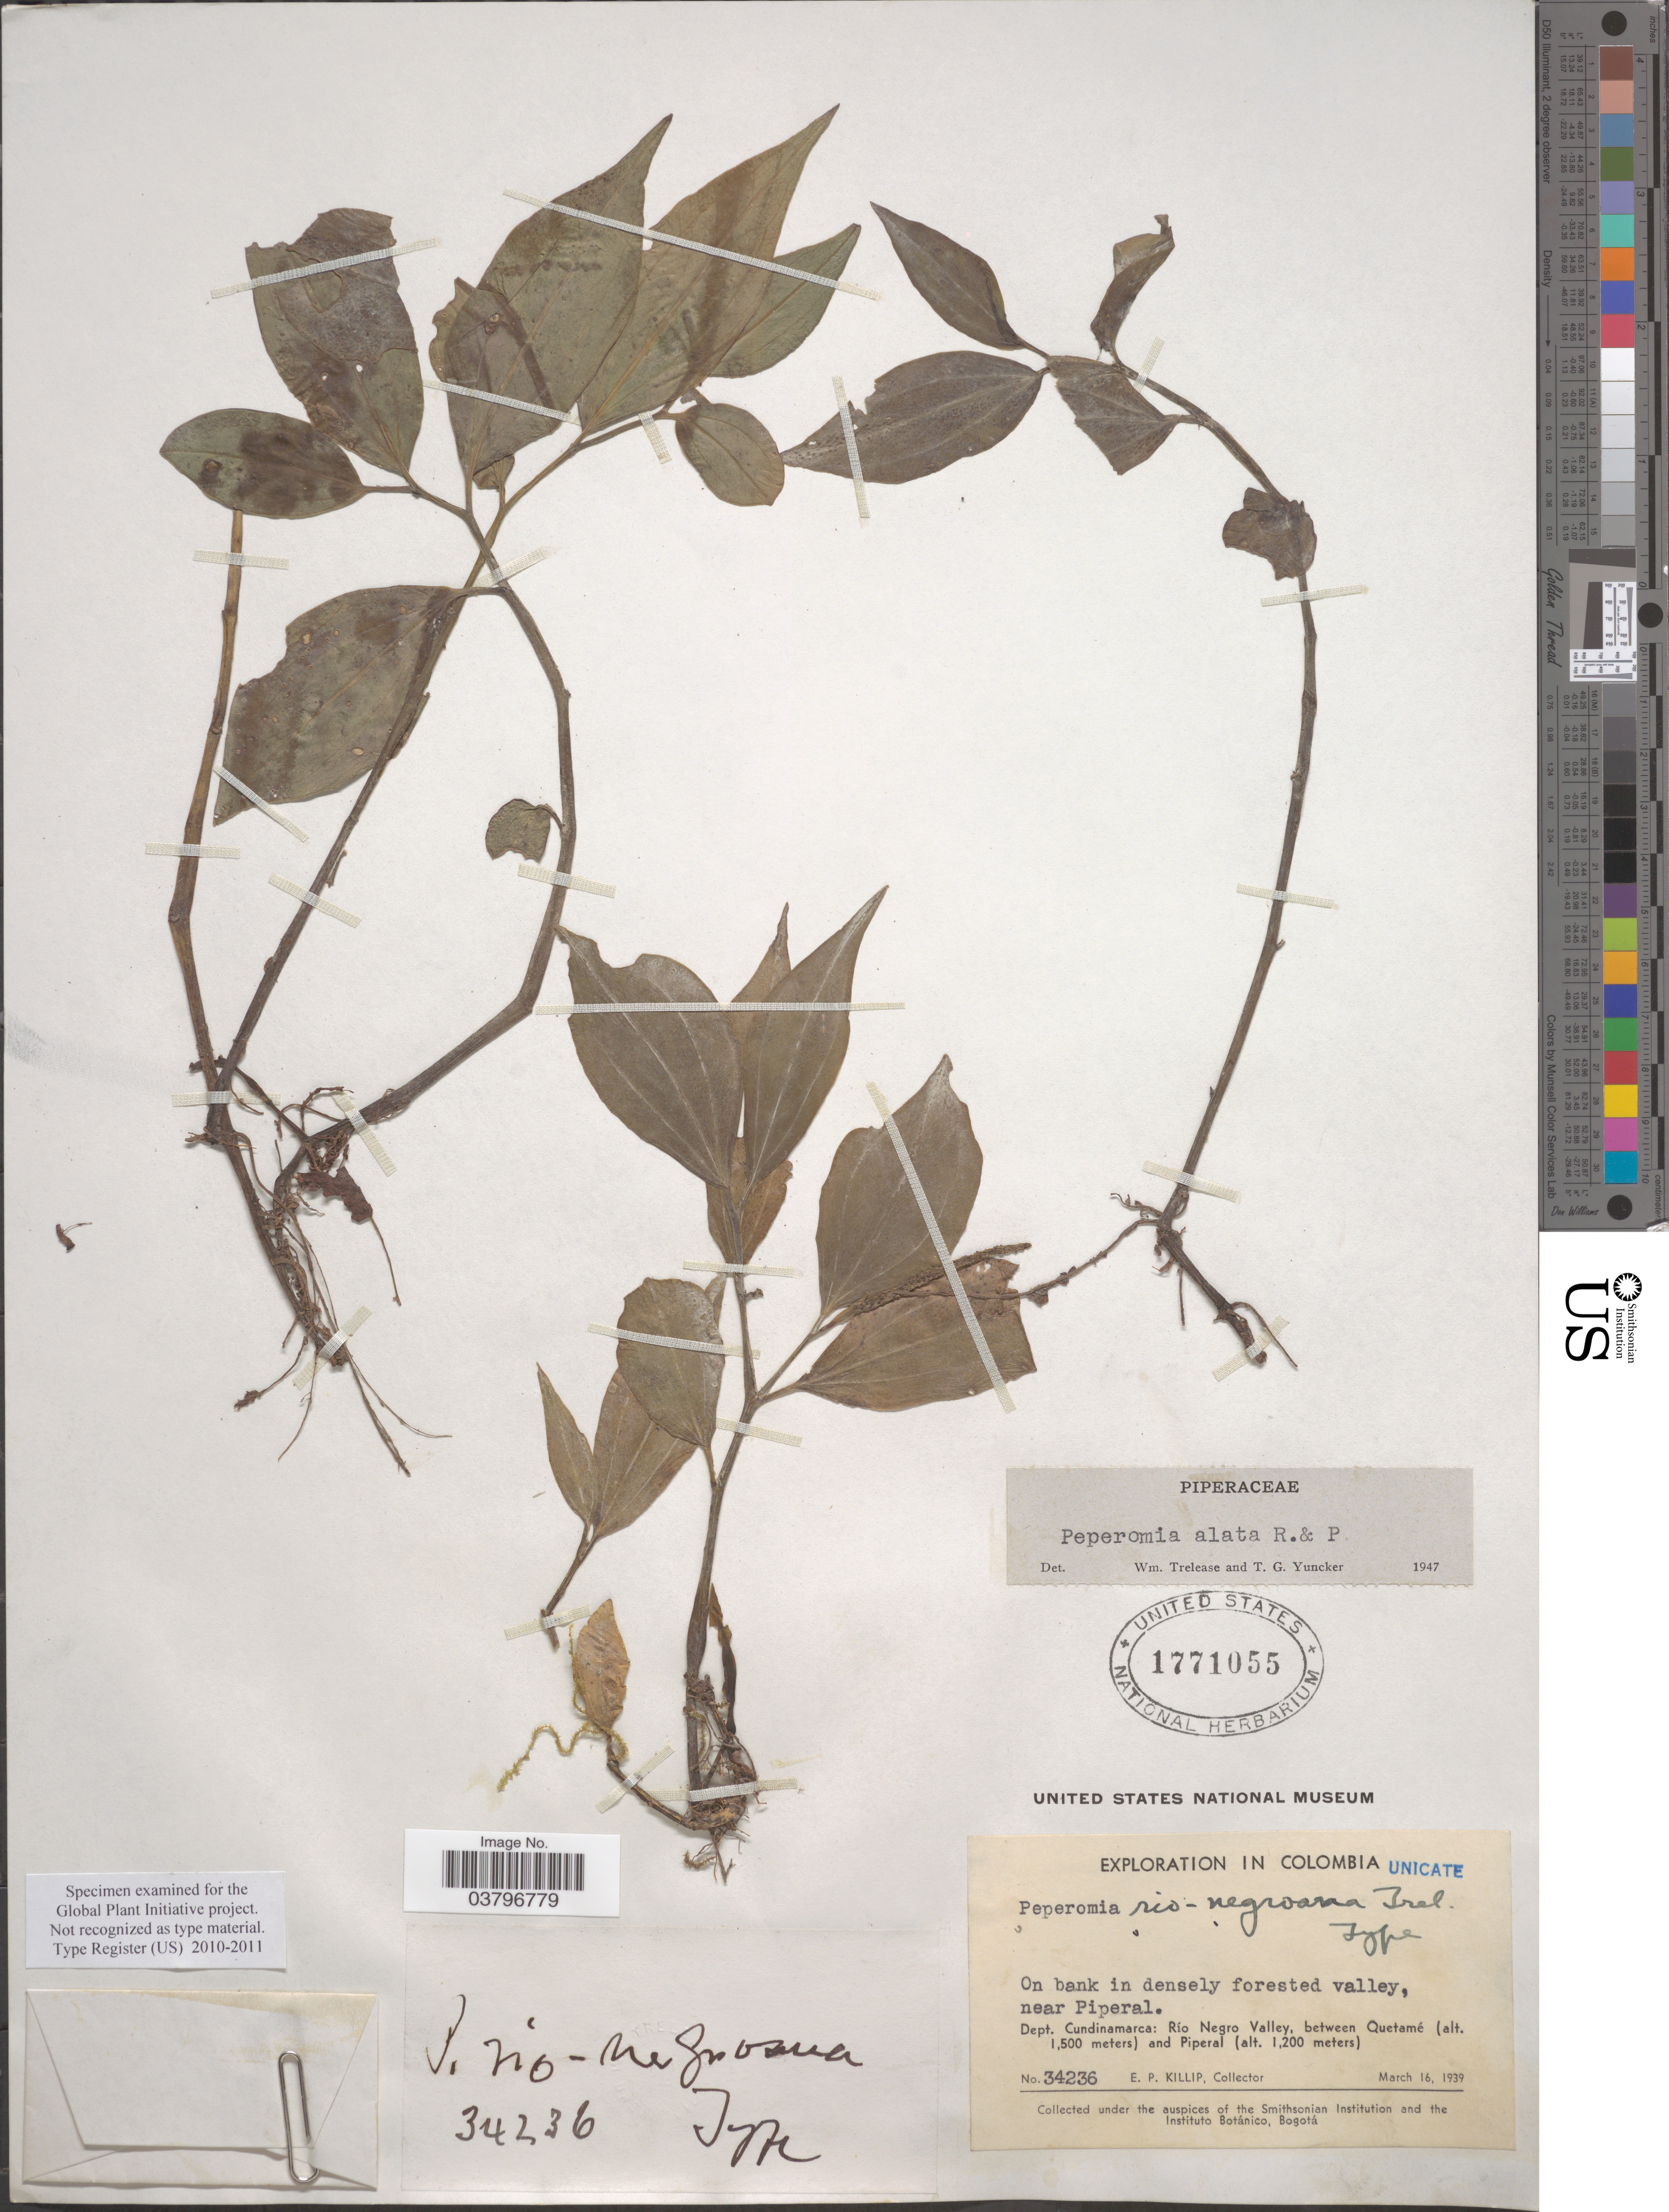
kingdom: Plantae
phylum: Tracheophyta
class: Magnoliopsida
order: Piperales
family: Piperaceae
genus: Peperomia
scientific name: Peperomia alata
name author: Ruiz & Pav.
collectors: E. P. Killip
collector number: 34236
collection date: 1939-03-16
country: Colombia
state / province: Cundinamarca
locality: Near Piperal. Dept. Cundinamarca: Río Negro Valley, between Quetamé and Piperal.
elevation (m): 1200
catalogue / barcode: US 1771055